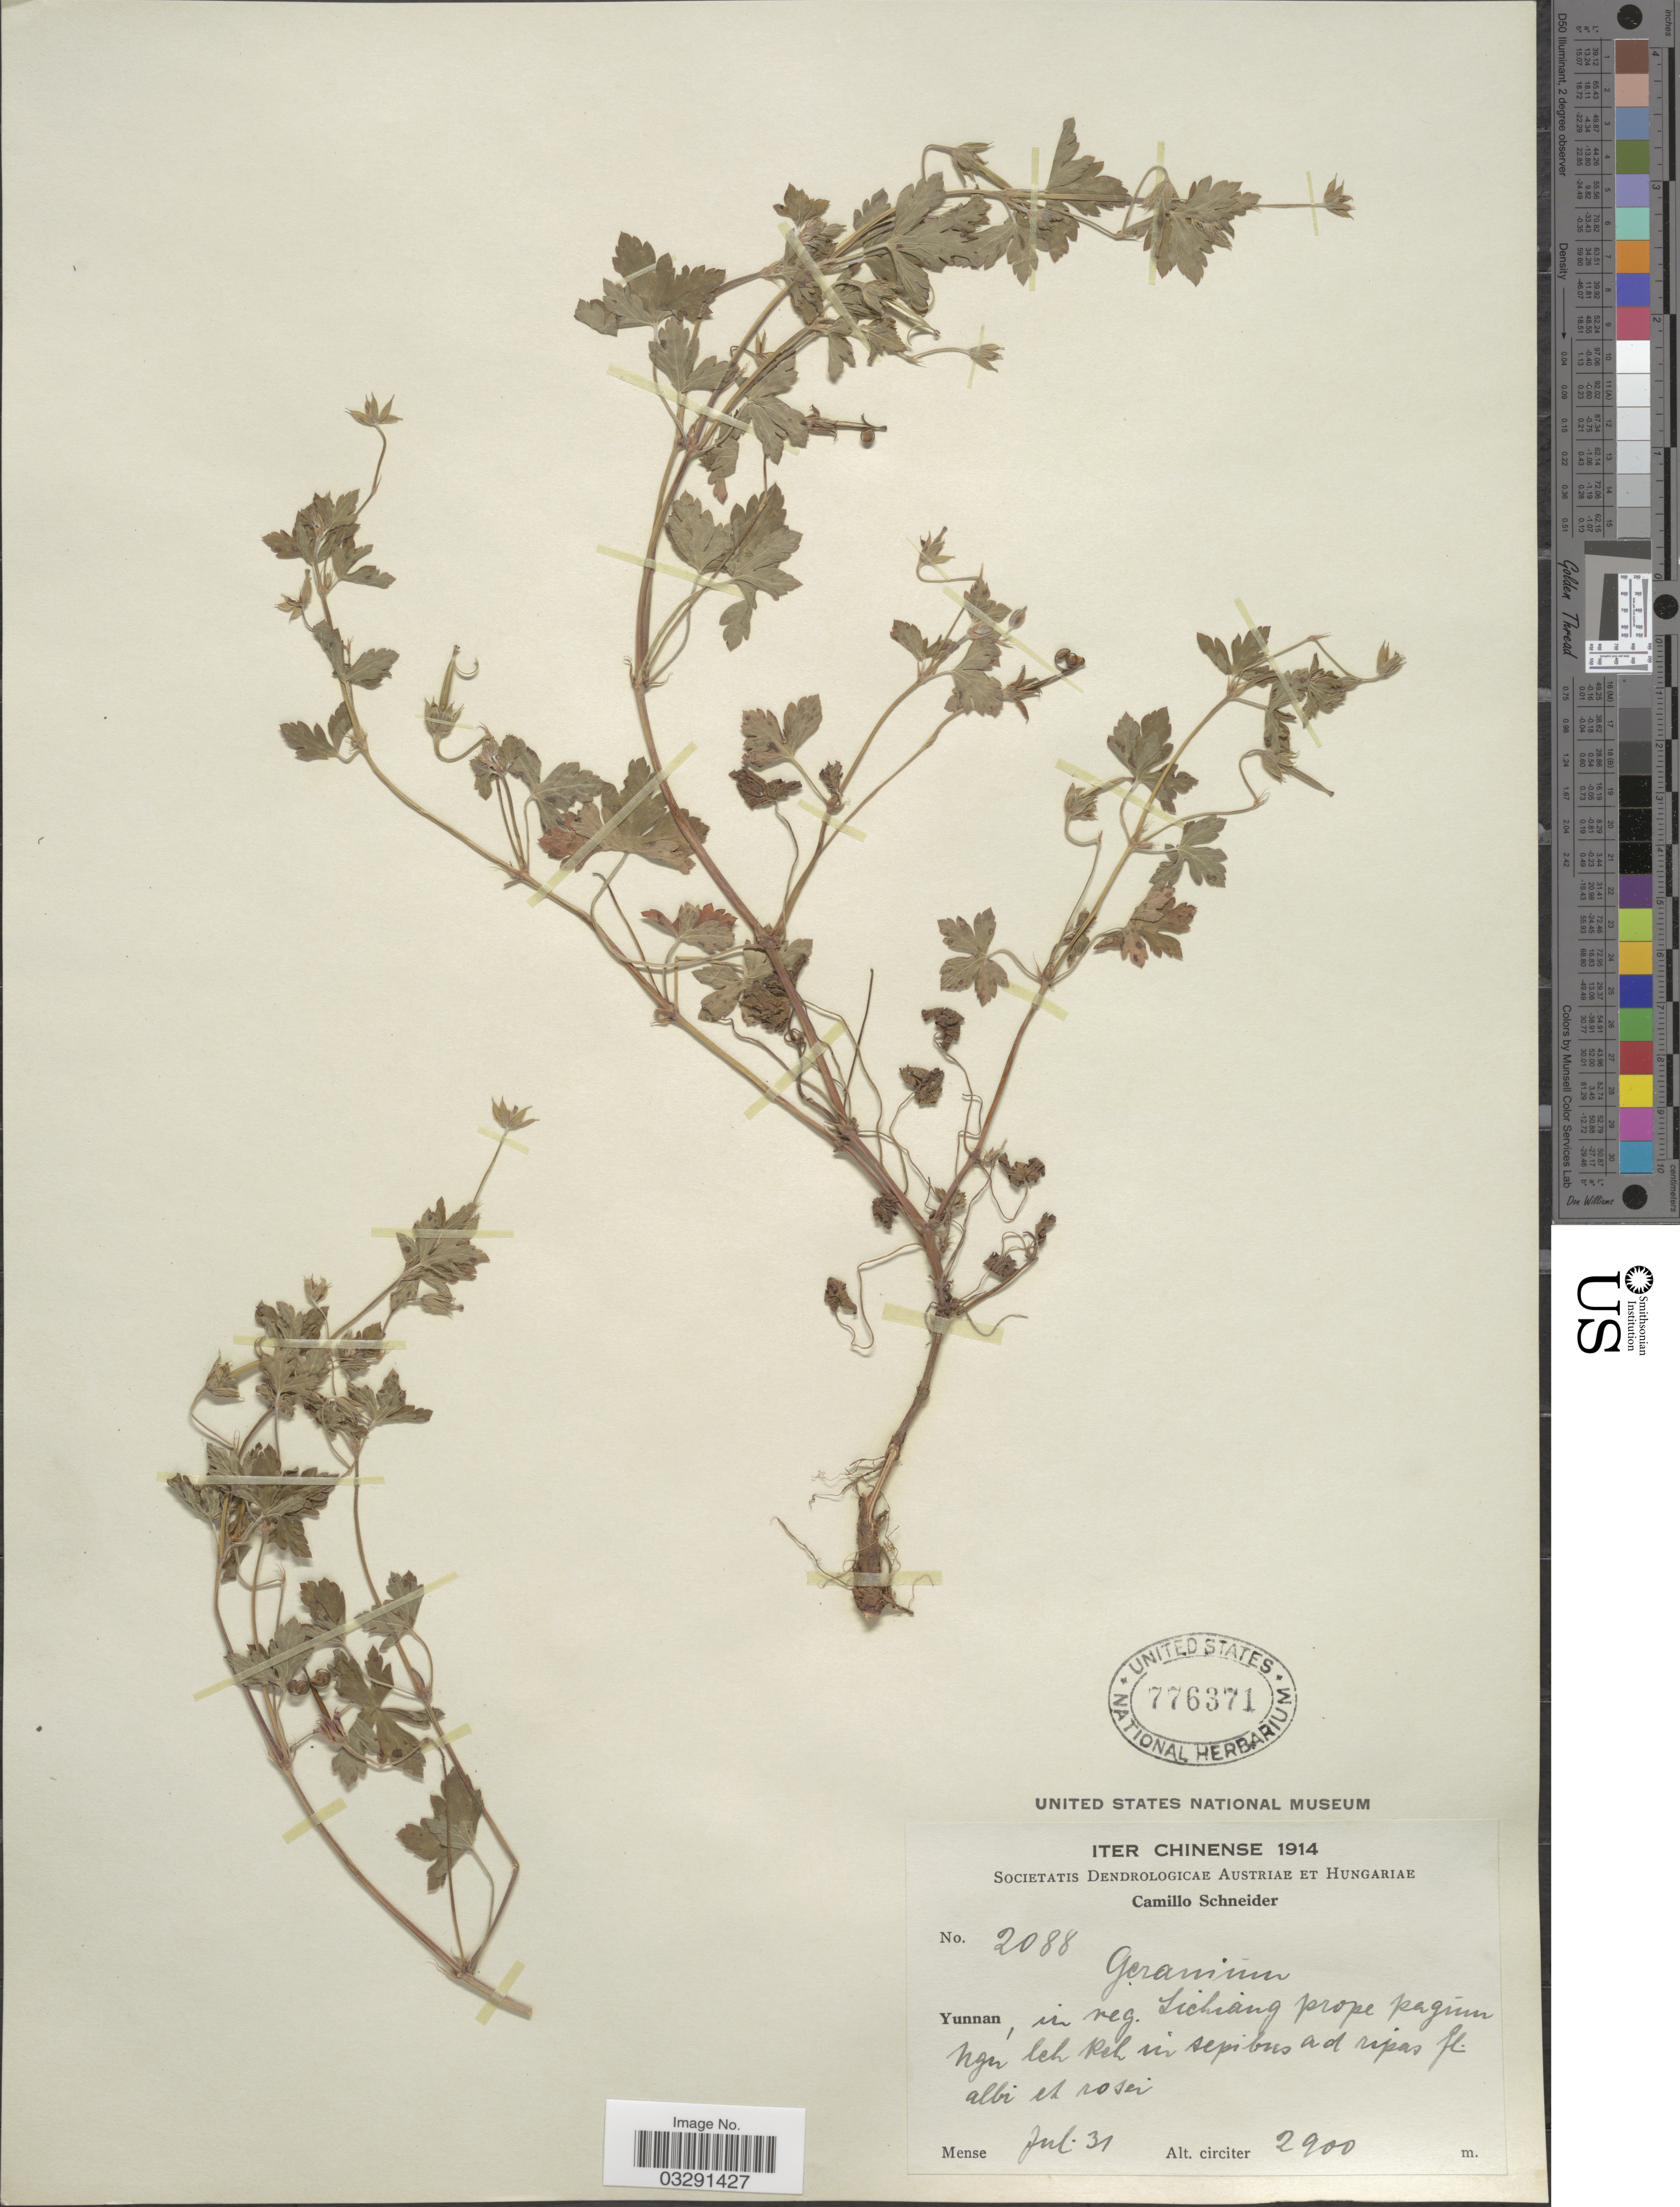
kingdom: Plantae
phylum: Tracheophyta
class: Magnoliopsida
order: Geraniales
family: Geraniaceae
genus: Geranium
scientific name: Geranium nepalense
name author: Sweet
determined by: Aedo, C.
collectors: C. K. Schneider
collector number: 2088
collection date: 1914-07-31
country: China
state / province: Yunnan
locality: In reg. Sichiang prope pagum Ngu Ieh keh.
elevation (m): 2900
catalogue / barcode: US 776371